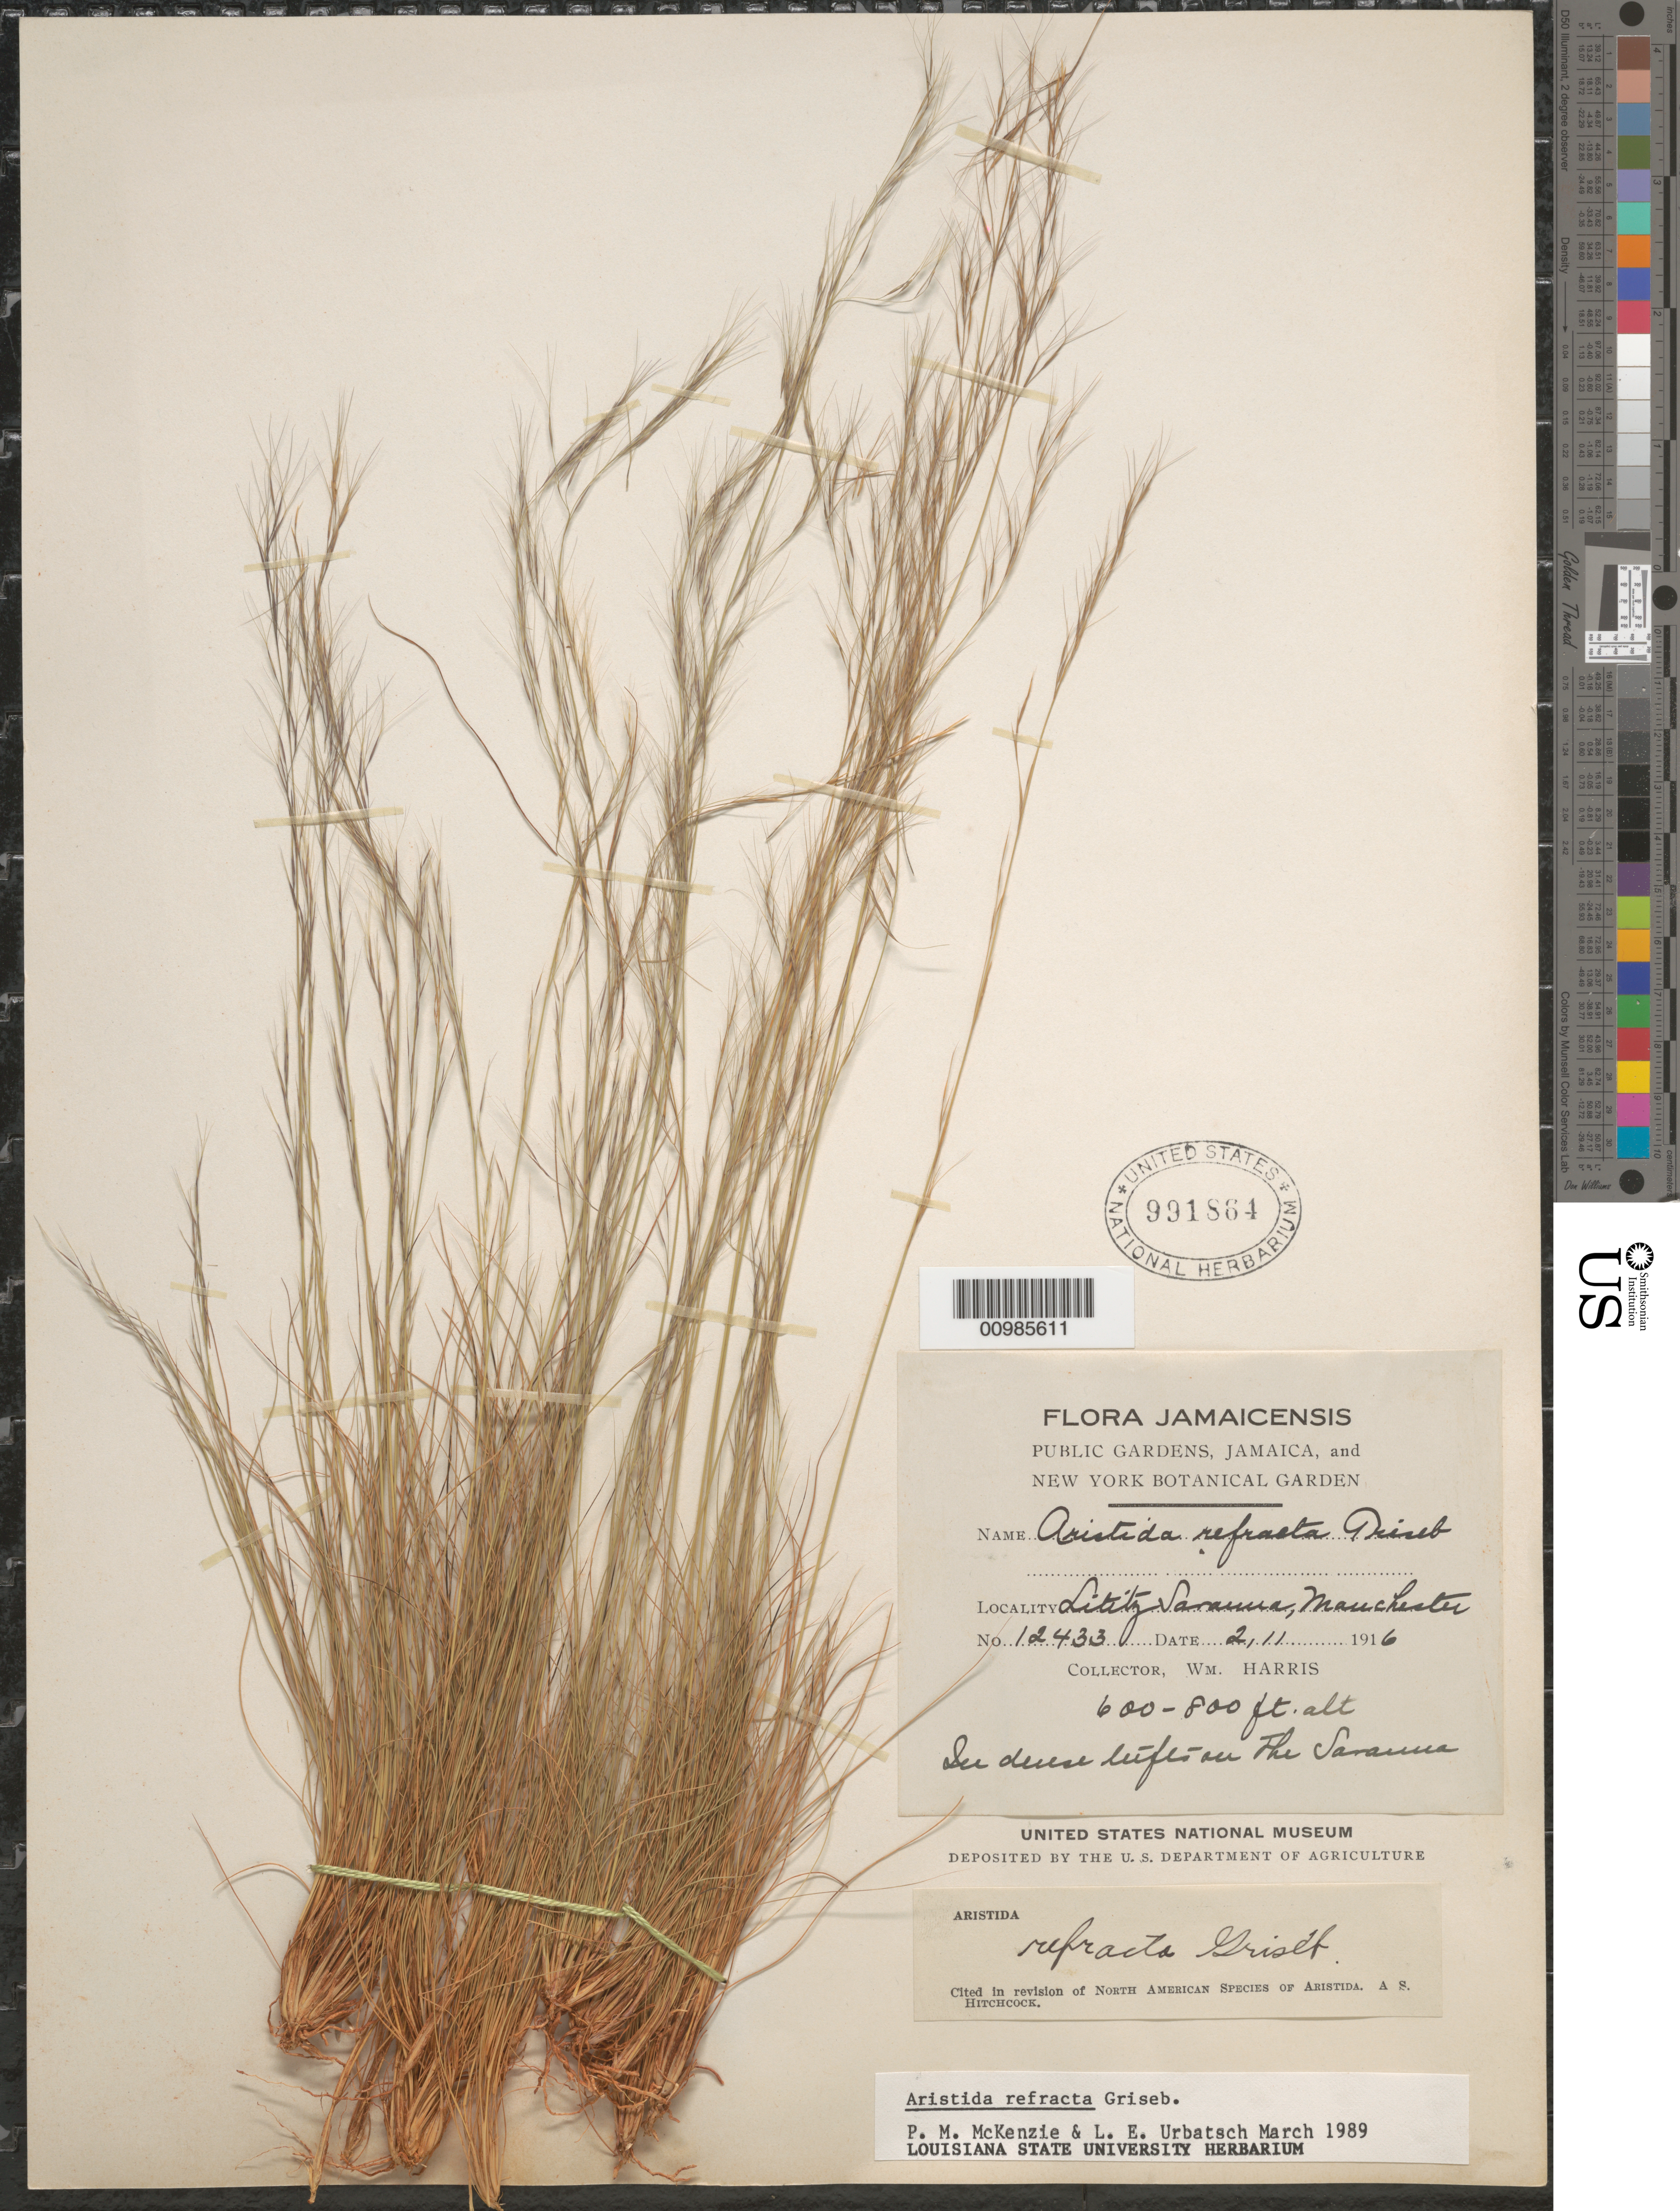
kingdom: Plantae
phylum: Tracheophyta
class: Liliopsida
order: Poales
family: Poaceae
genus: Aristida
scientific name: Aristida refracta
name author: Griseb.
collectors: W. H. Harris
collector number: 12433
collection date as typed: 11 Feb 1916 to 02 Nov 1916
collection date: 1916-02-11/1916-11-02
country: Jamaica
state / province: Manchester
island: Jamaica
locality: Lititz Savannna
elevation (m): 183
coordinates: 0 N, 0 E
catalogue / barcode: US 991864